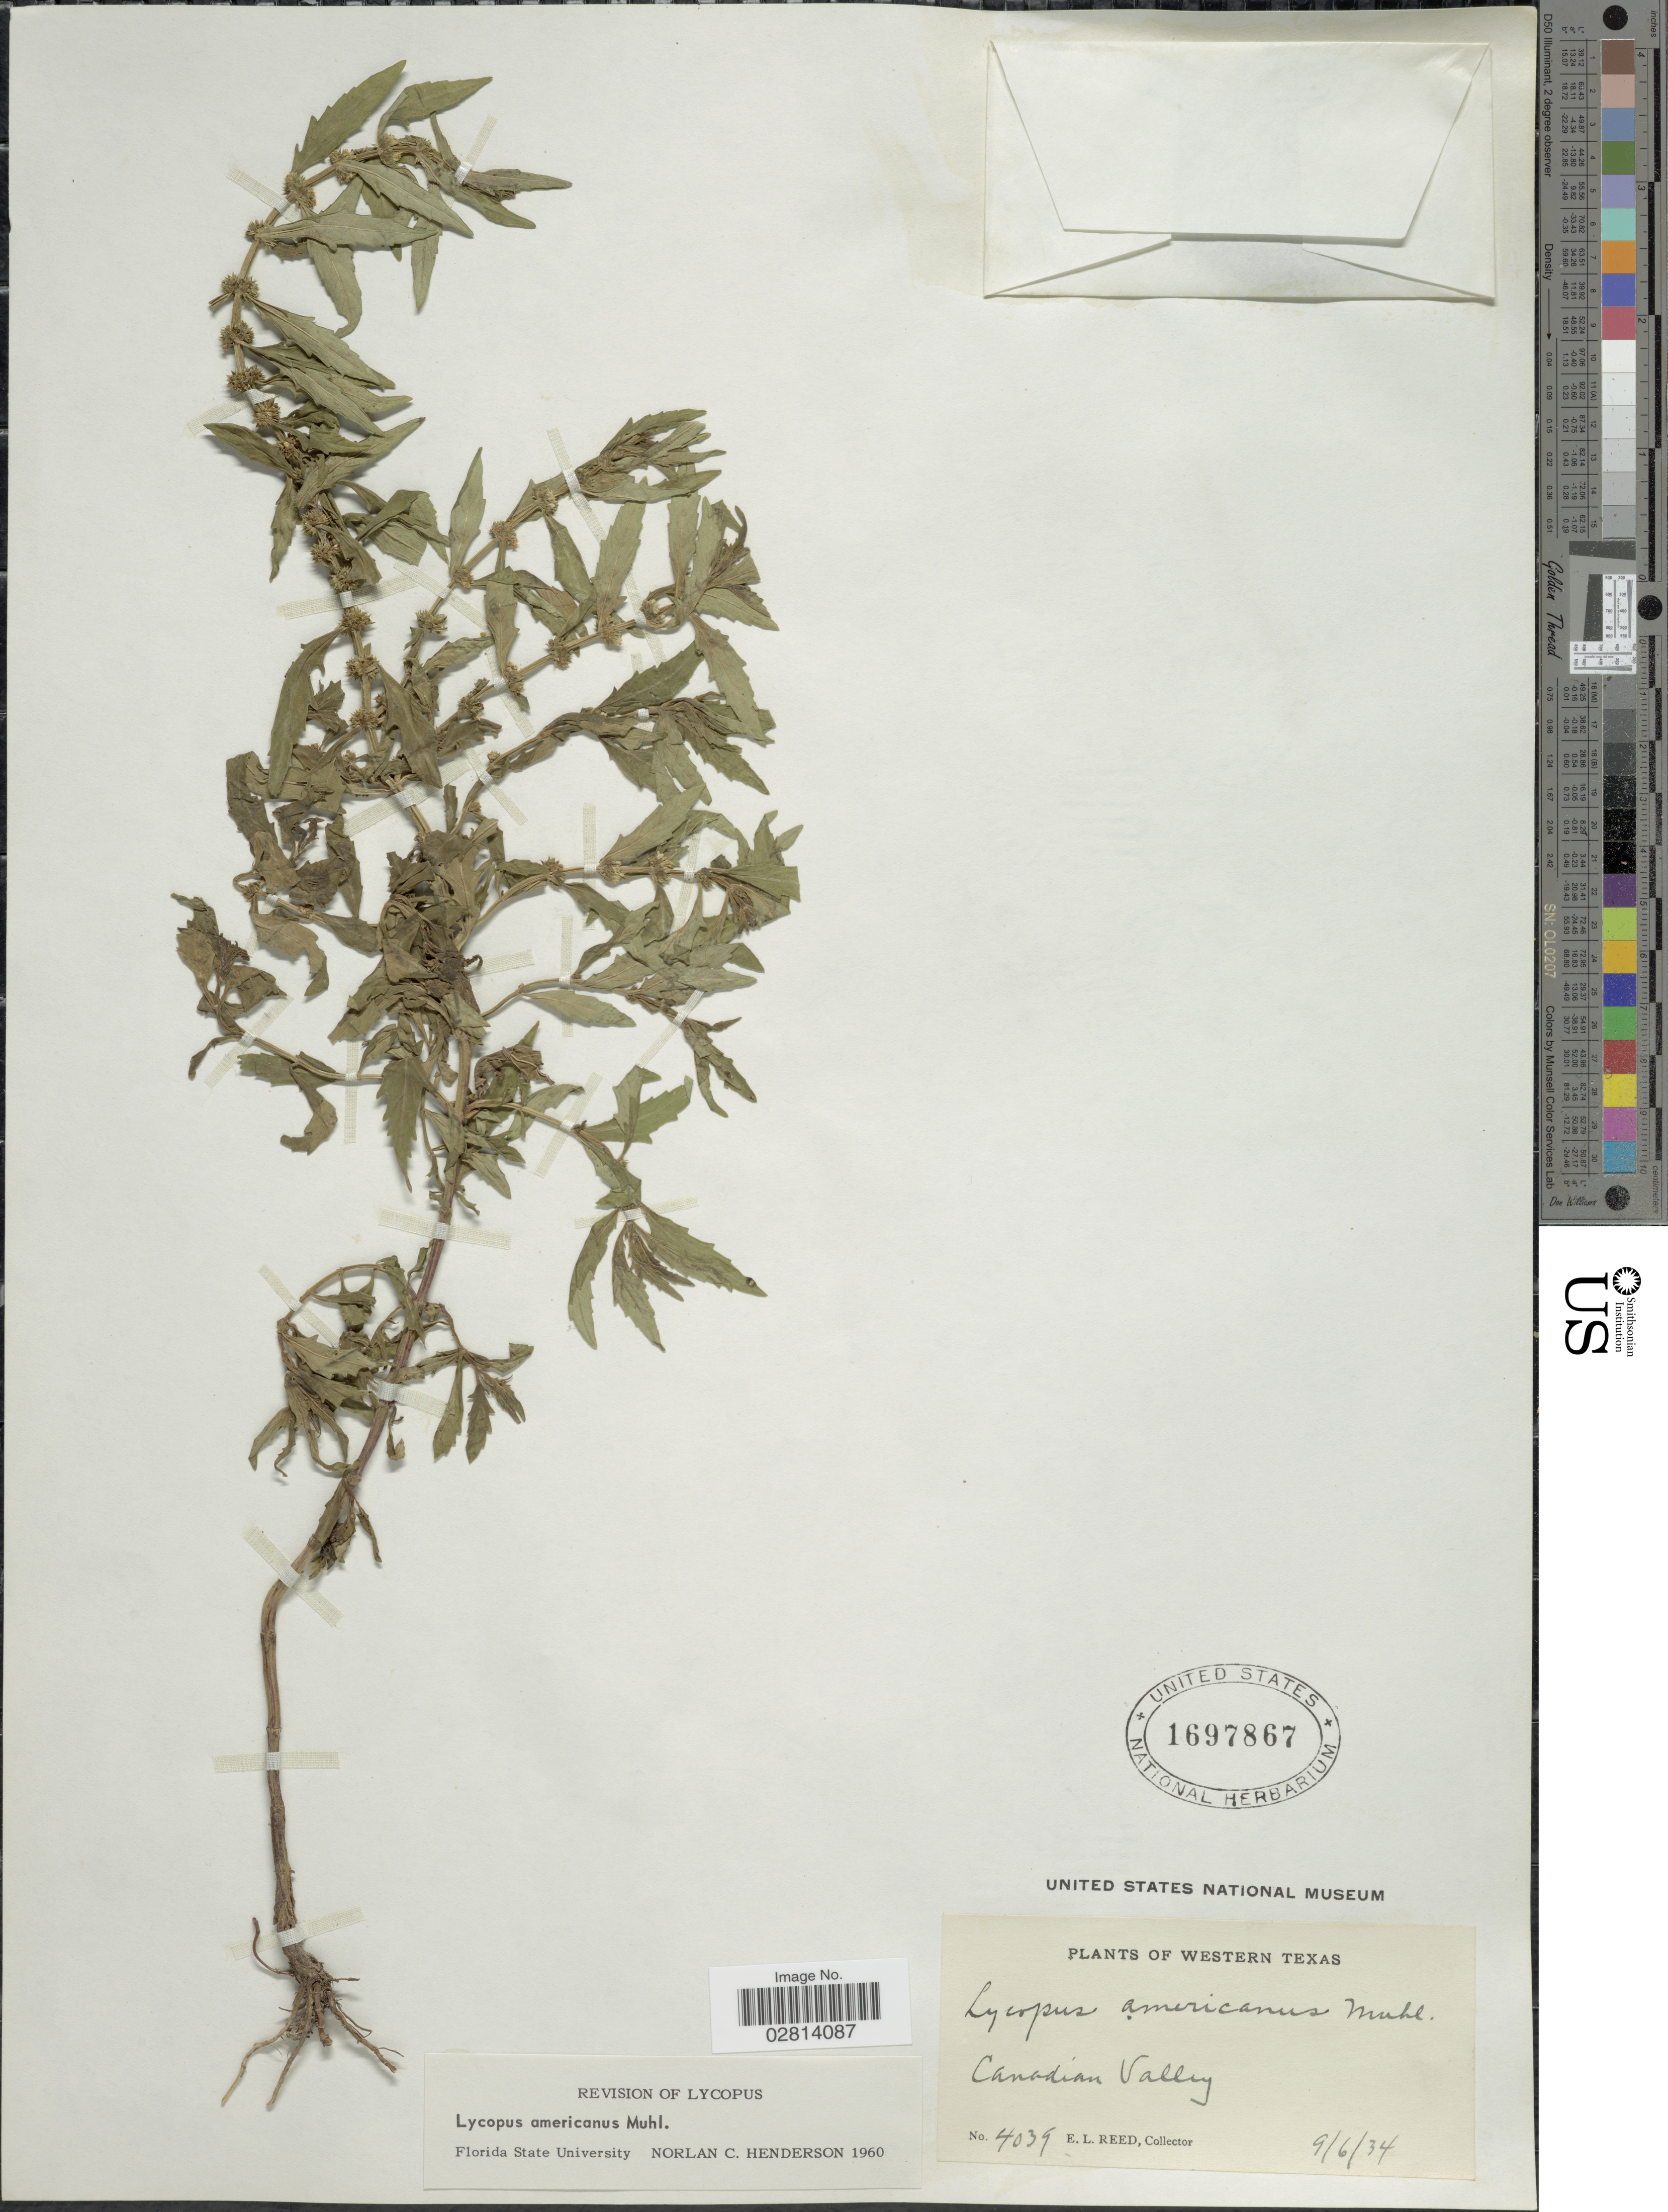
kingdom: Plantae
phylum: Tracheophyta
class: Magnoliopsida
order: Lamiales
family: Lamiaceae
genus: Lycopus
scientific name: Lycopus americanus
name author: Muhl. ex W.P.C. Barton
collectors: E. Reed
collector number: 4039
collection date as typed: Transcribed d/m/y: 6/9/34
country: United States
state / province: Texas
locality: Western Texas, Canadian Valley.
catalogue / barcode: US 1697867